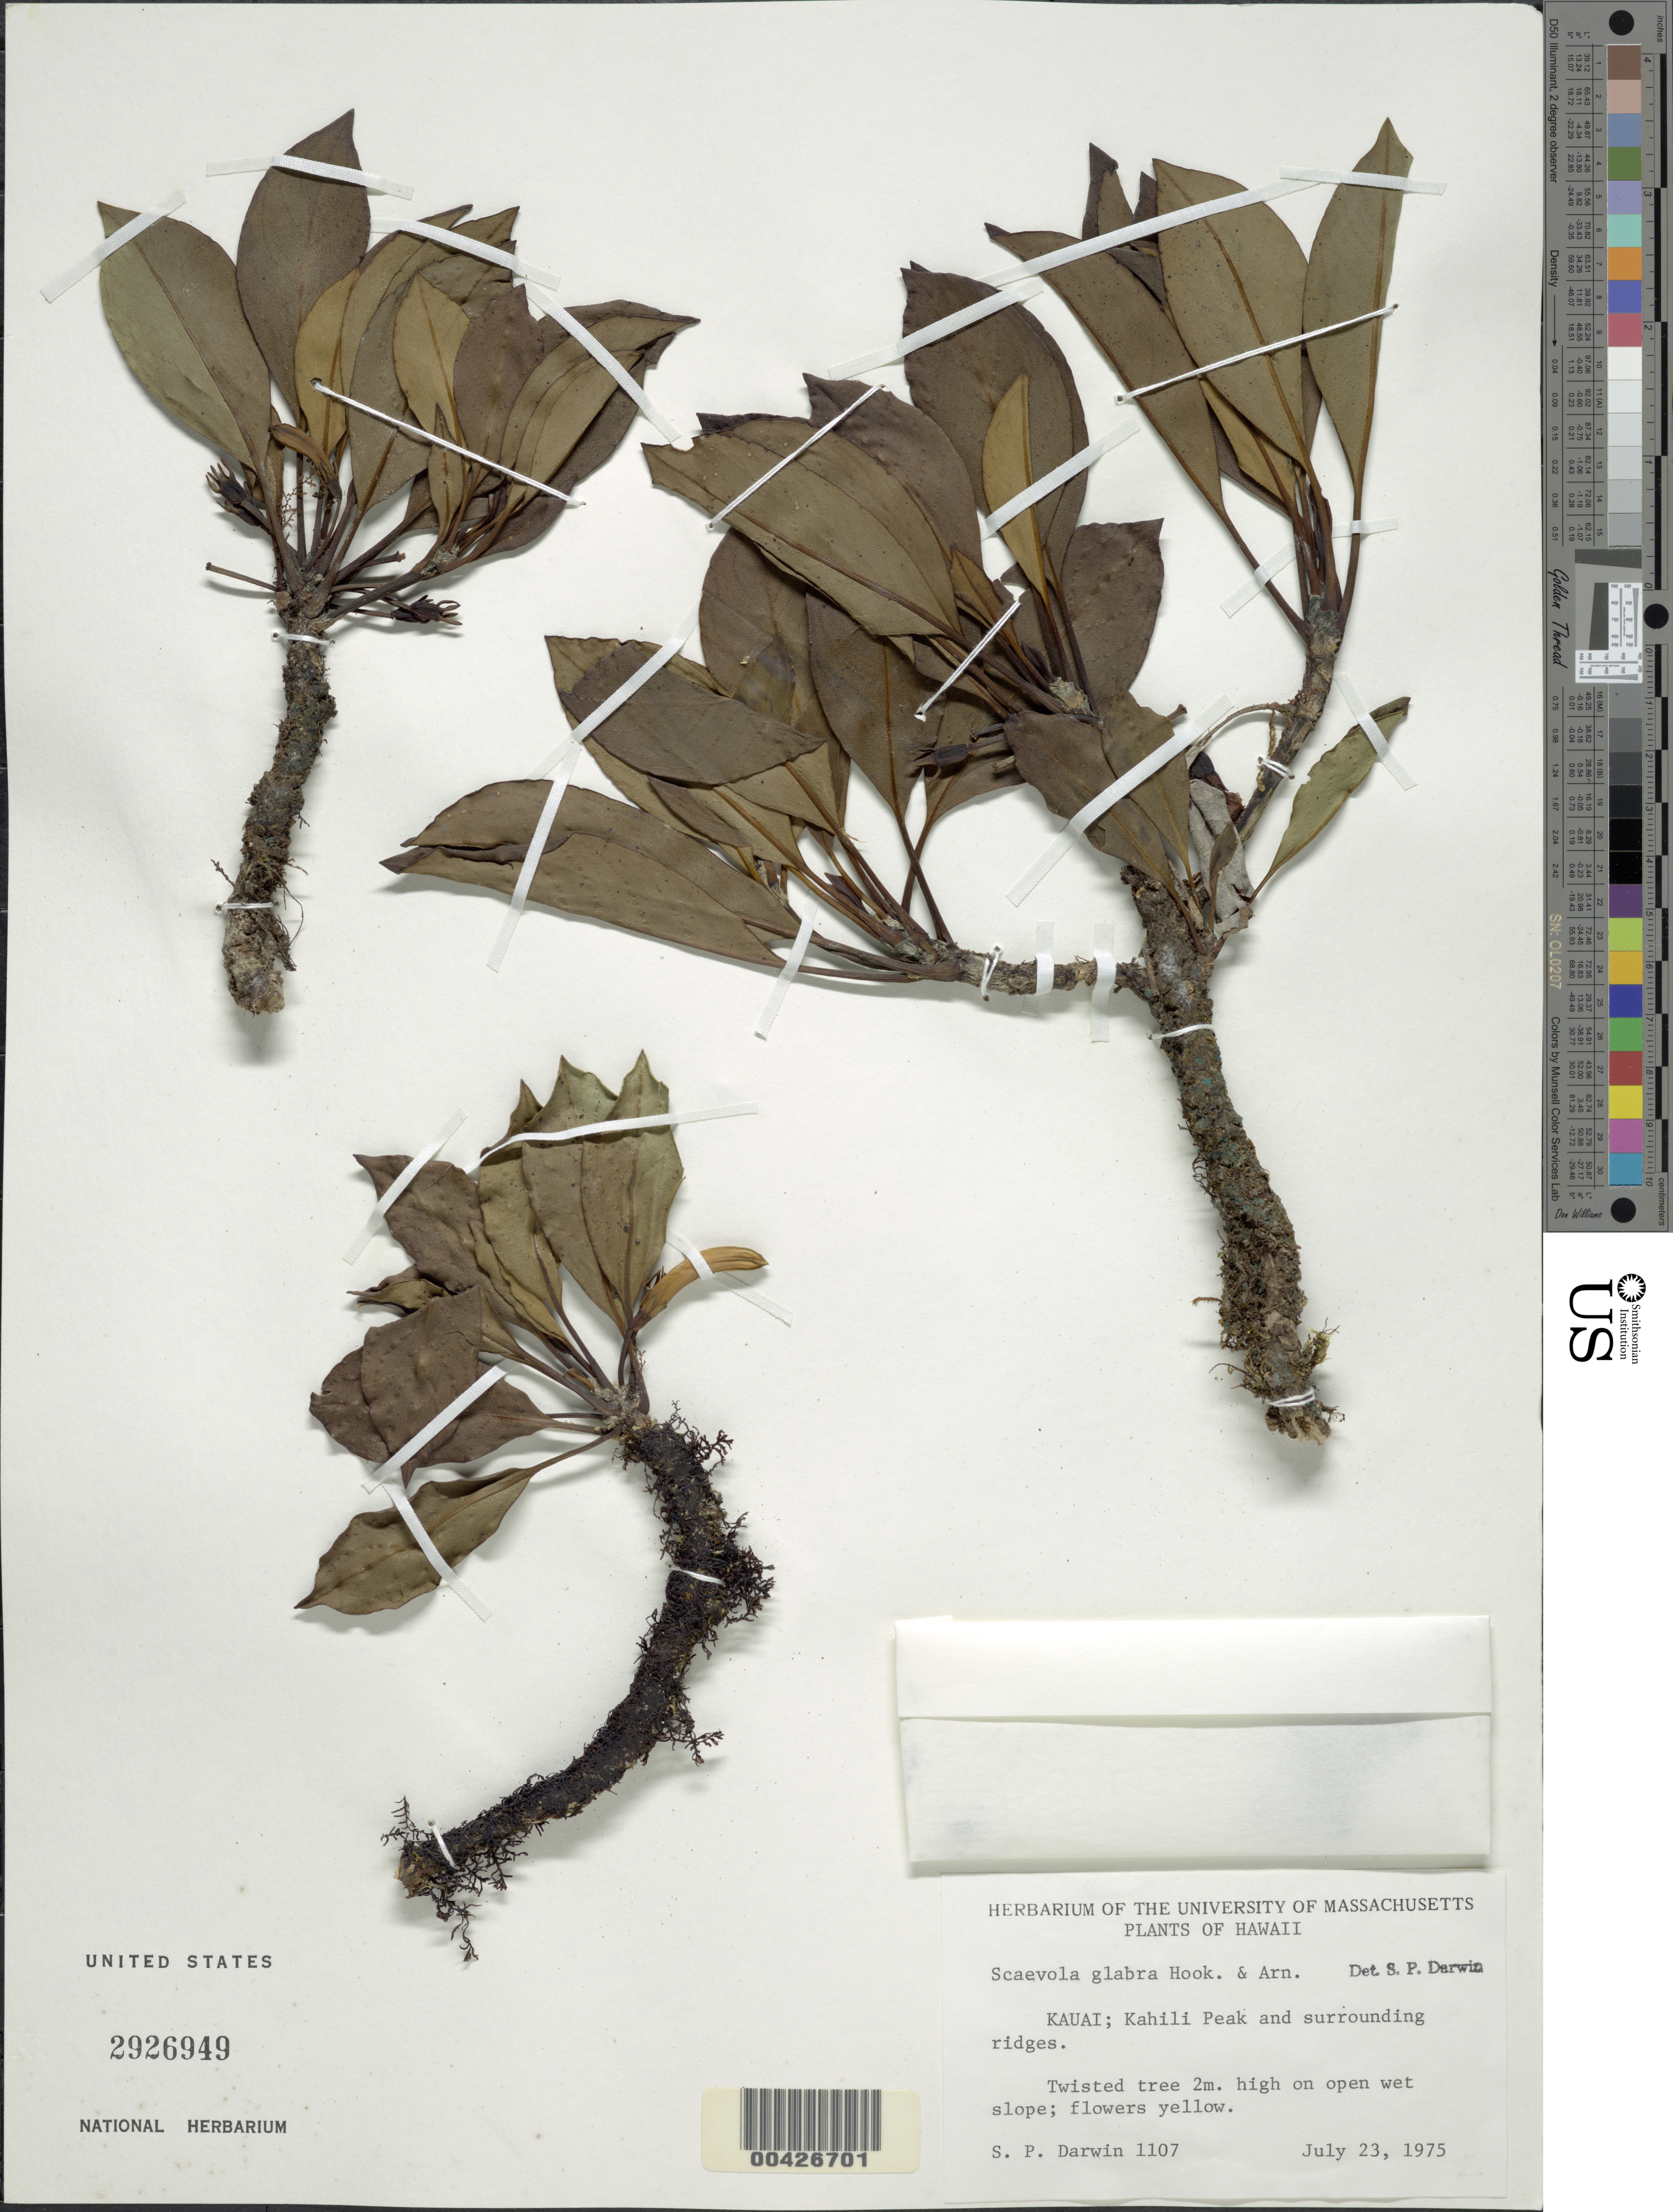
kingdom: Plantae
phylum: Tracheophyta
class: Magnoliopsida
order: Asterales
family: Goodeniaceae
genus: Scaevola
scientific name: Scaevola glabra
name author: Hook. & Arn.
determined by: Darwin, S. P.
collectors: S. P. Darwin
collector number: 1107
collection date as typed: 23 Jul 1975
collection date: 1975-07-23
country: United States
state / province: Hawaii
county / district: Kauai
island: Kaua'i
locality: Kauai: Kahili Peak and surrounding ridges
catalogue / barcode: US 2926949